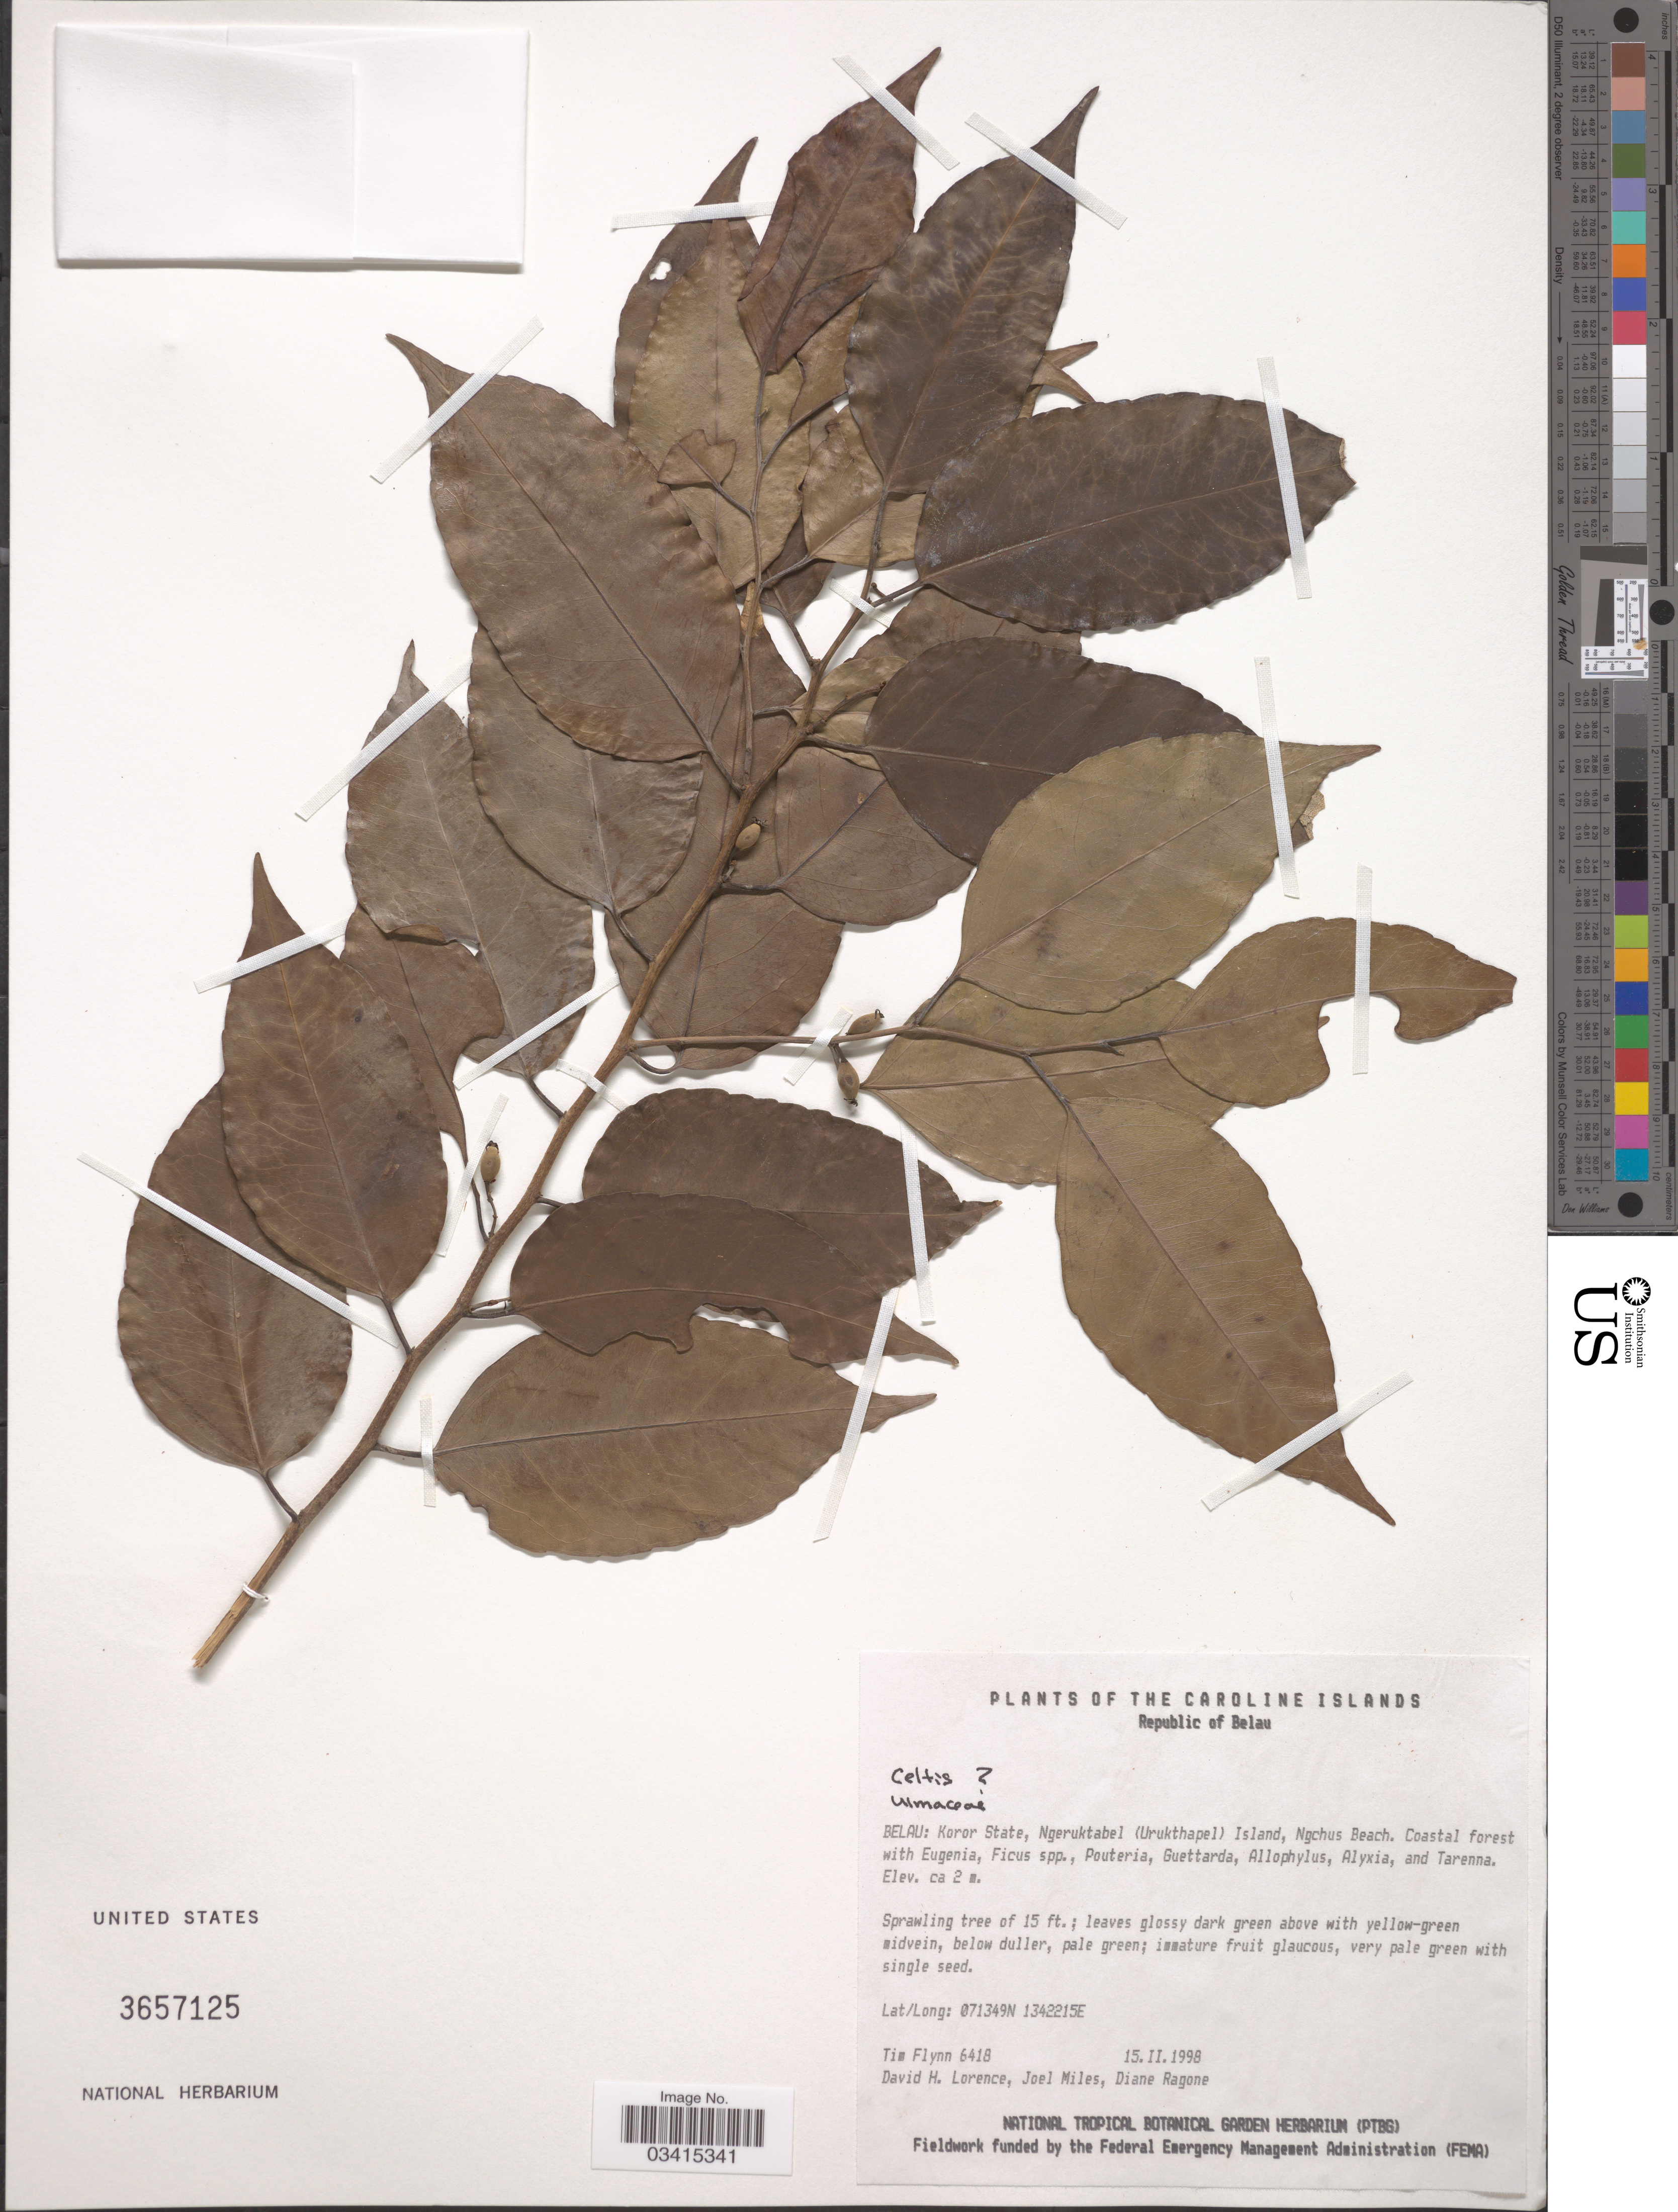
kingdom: Plantae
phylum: Tracheophyta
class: Magnoliopsida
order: Rosales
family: Cannabaceae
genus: Celtis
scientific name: Celtis sp.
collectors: T. Flynn, D. Lorence, J. Miles & D. Ragone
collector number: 6418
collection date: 1998-02-15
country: Palau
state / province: Koror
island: Ngeruktabel [Urukthapel]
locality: The Caroline Islands. Belau: Koror State, Ngeruktabel (Urukthapel) Island, Ngchus Beach.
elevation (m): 2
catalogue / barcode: US 3657125